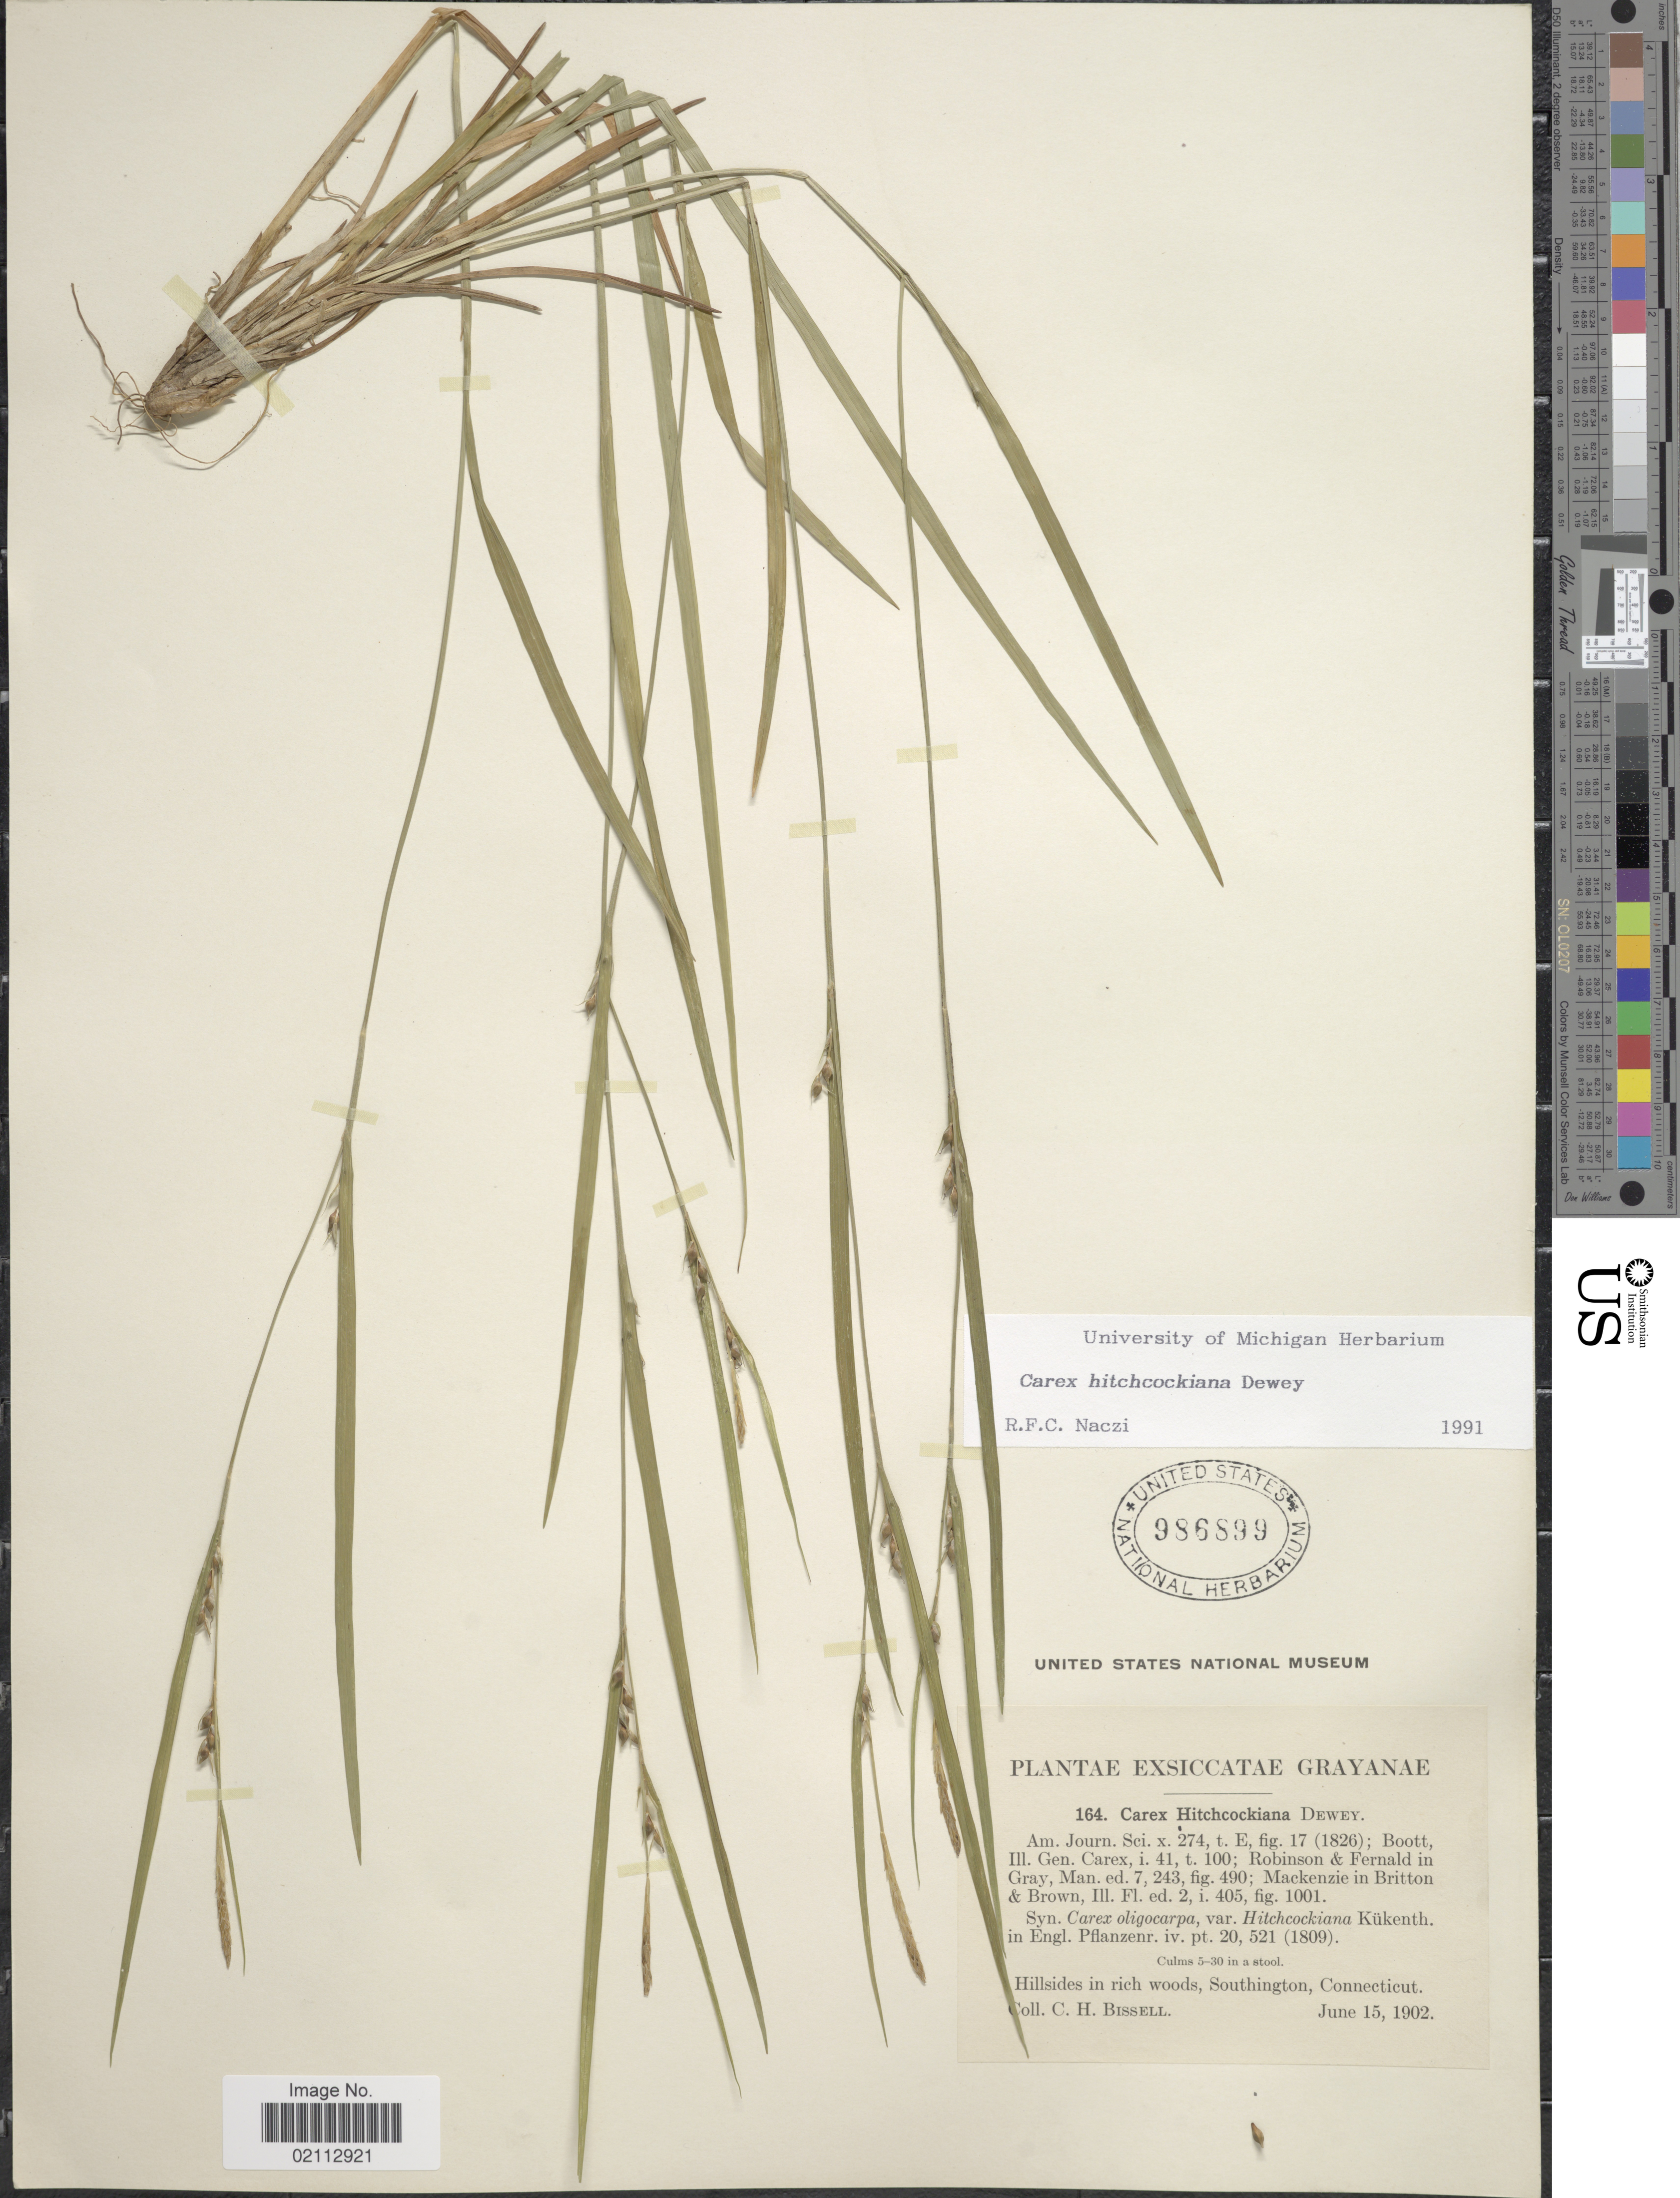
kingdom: Plantae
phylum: Tracheophyta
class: Liliopsida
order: Poales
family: Cyperaceae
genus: Carex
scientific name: Carex hitchcockiana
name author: Dewey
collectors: C. Bissell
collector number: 164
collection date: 1902-06-15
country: United States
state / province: Connecticut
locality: Grayanae. Hillsides in rich woods, Southington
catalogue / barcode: US 986899